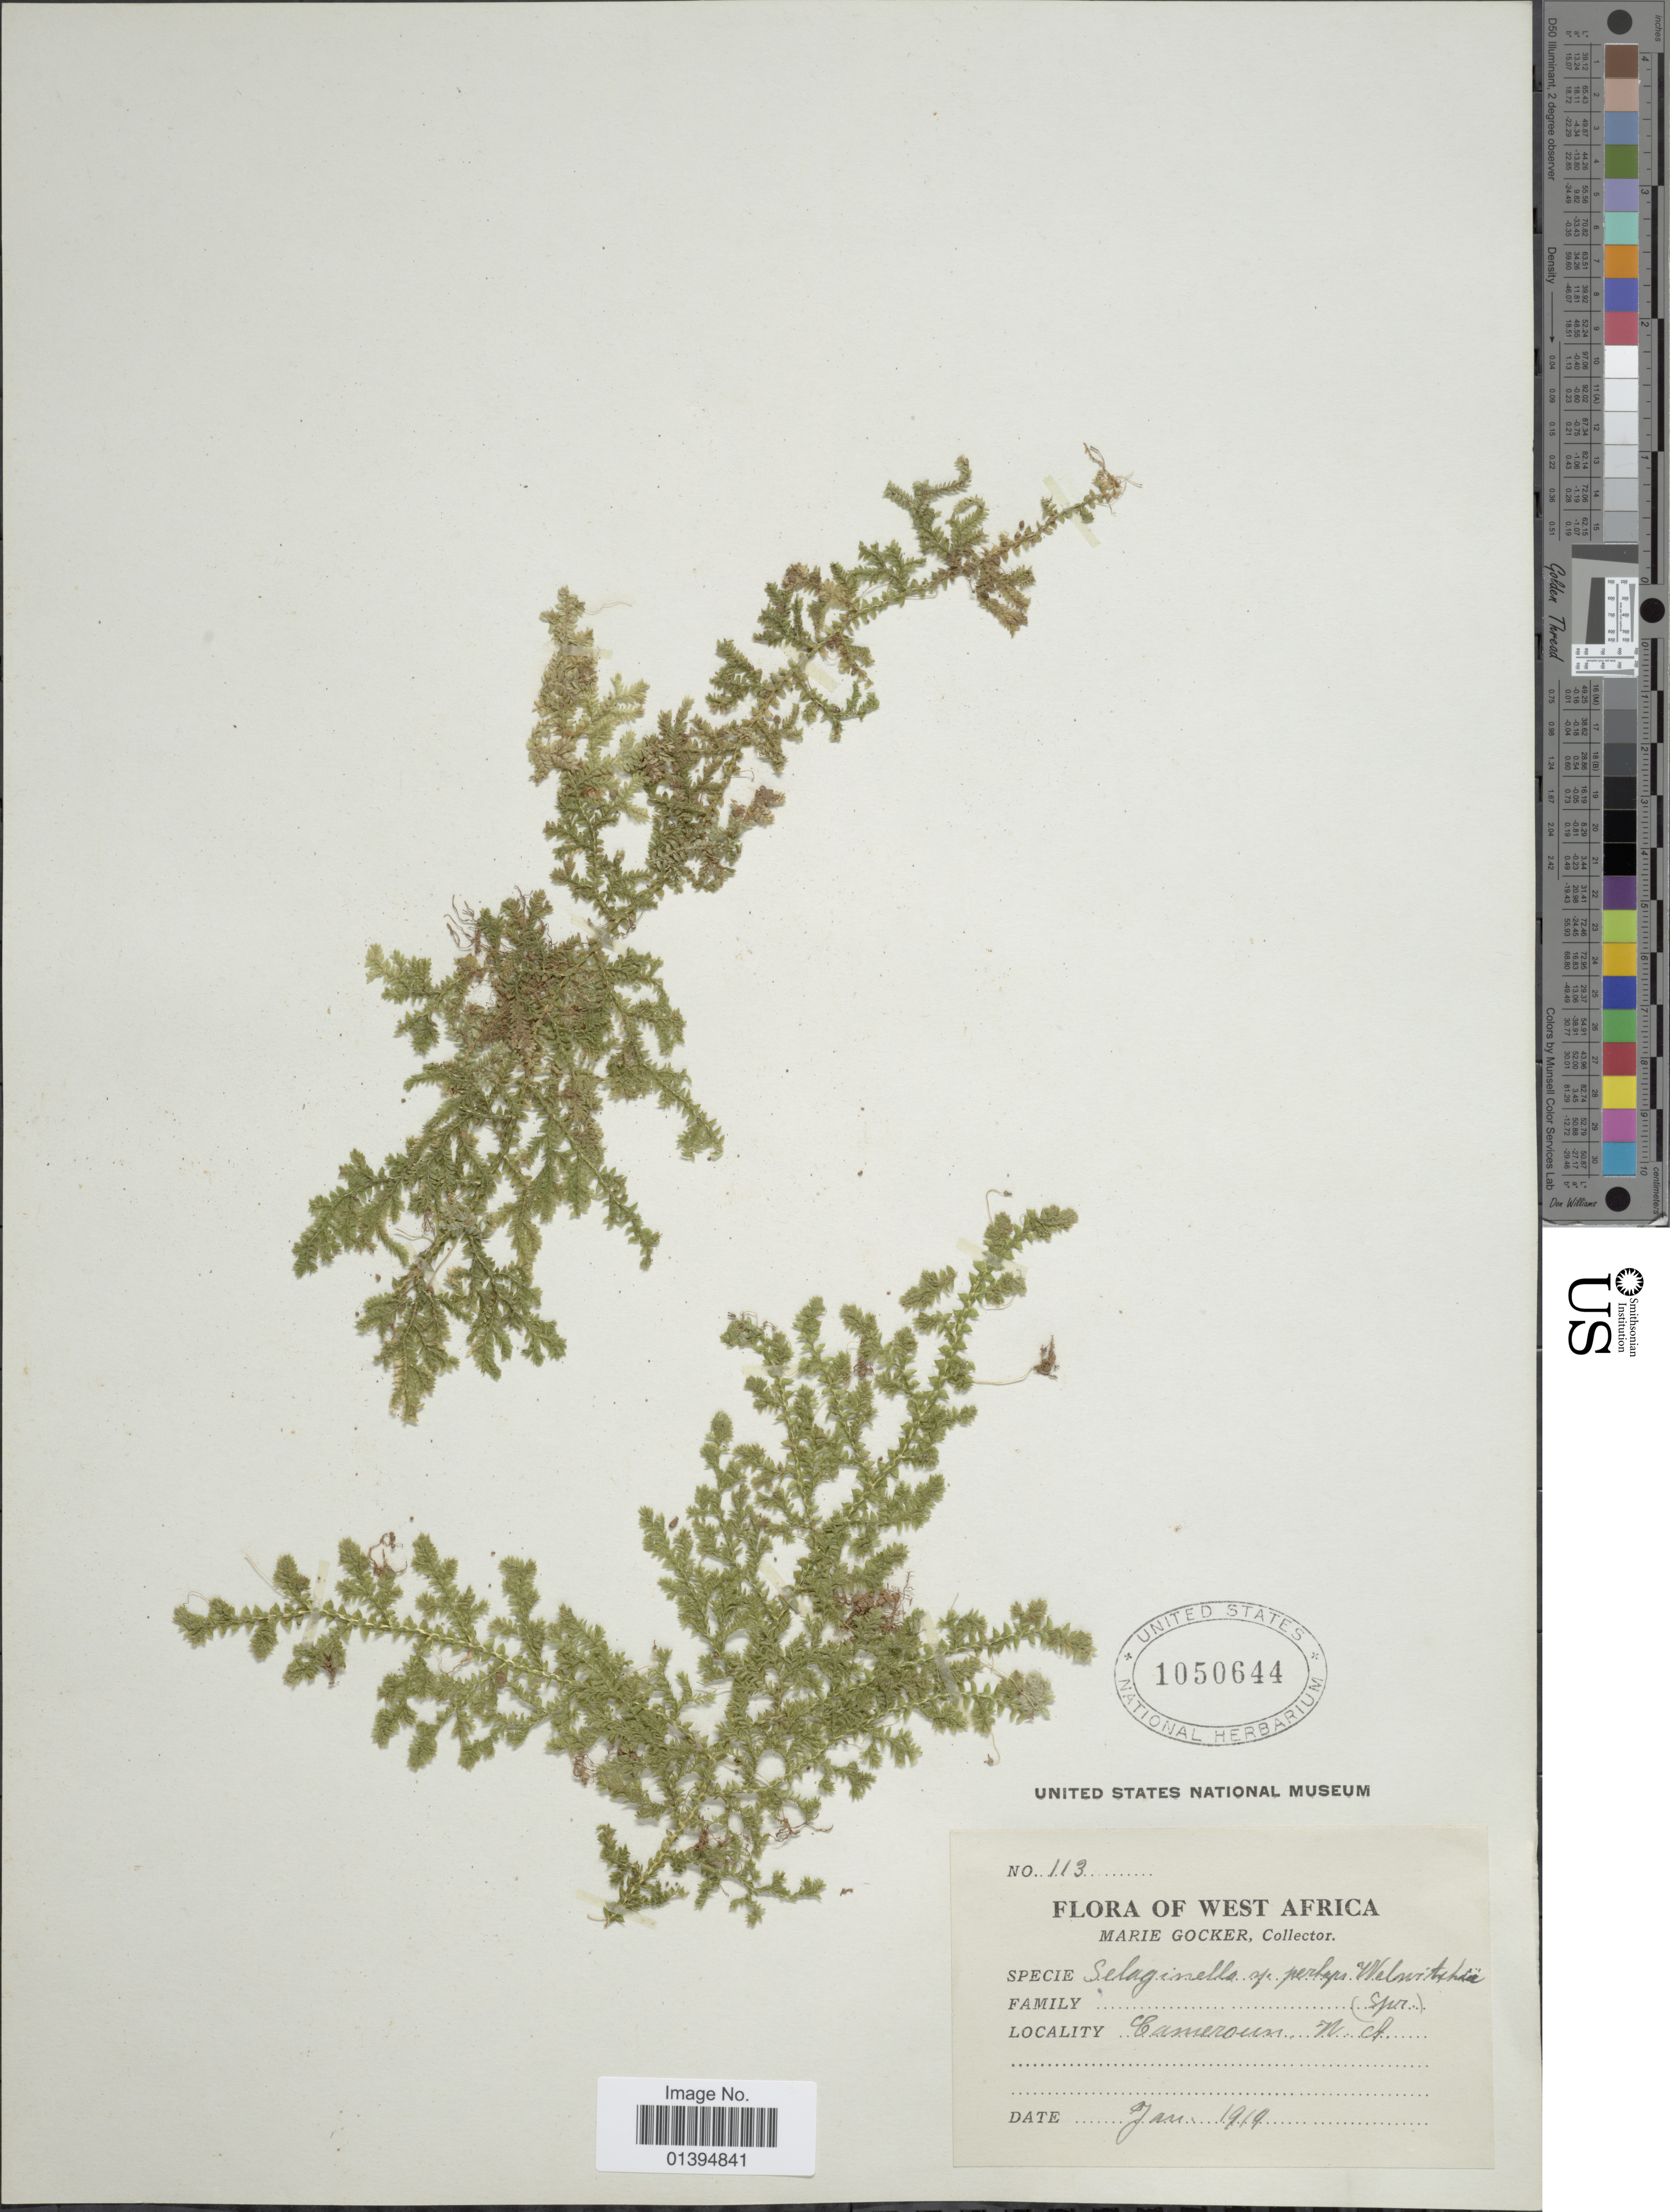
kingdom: Plantae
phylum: Tracheophyta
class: Lycopodiopsida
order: Selaginellales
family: Selaginellaceae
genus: Selaginella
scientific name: Selaginella cathedrifolia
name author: Spring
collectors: M. Gocker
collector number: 113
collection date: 1919-01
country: Cameroon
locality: West Africa, N.A.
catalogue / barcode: US 1050644